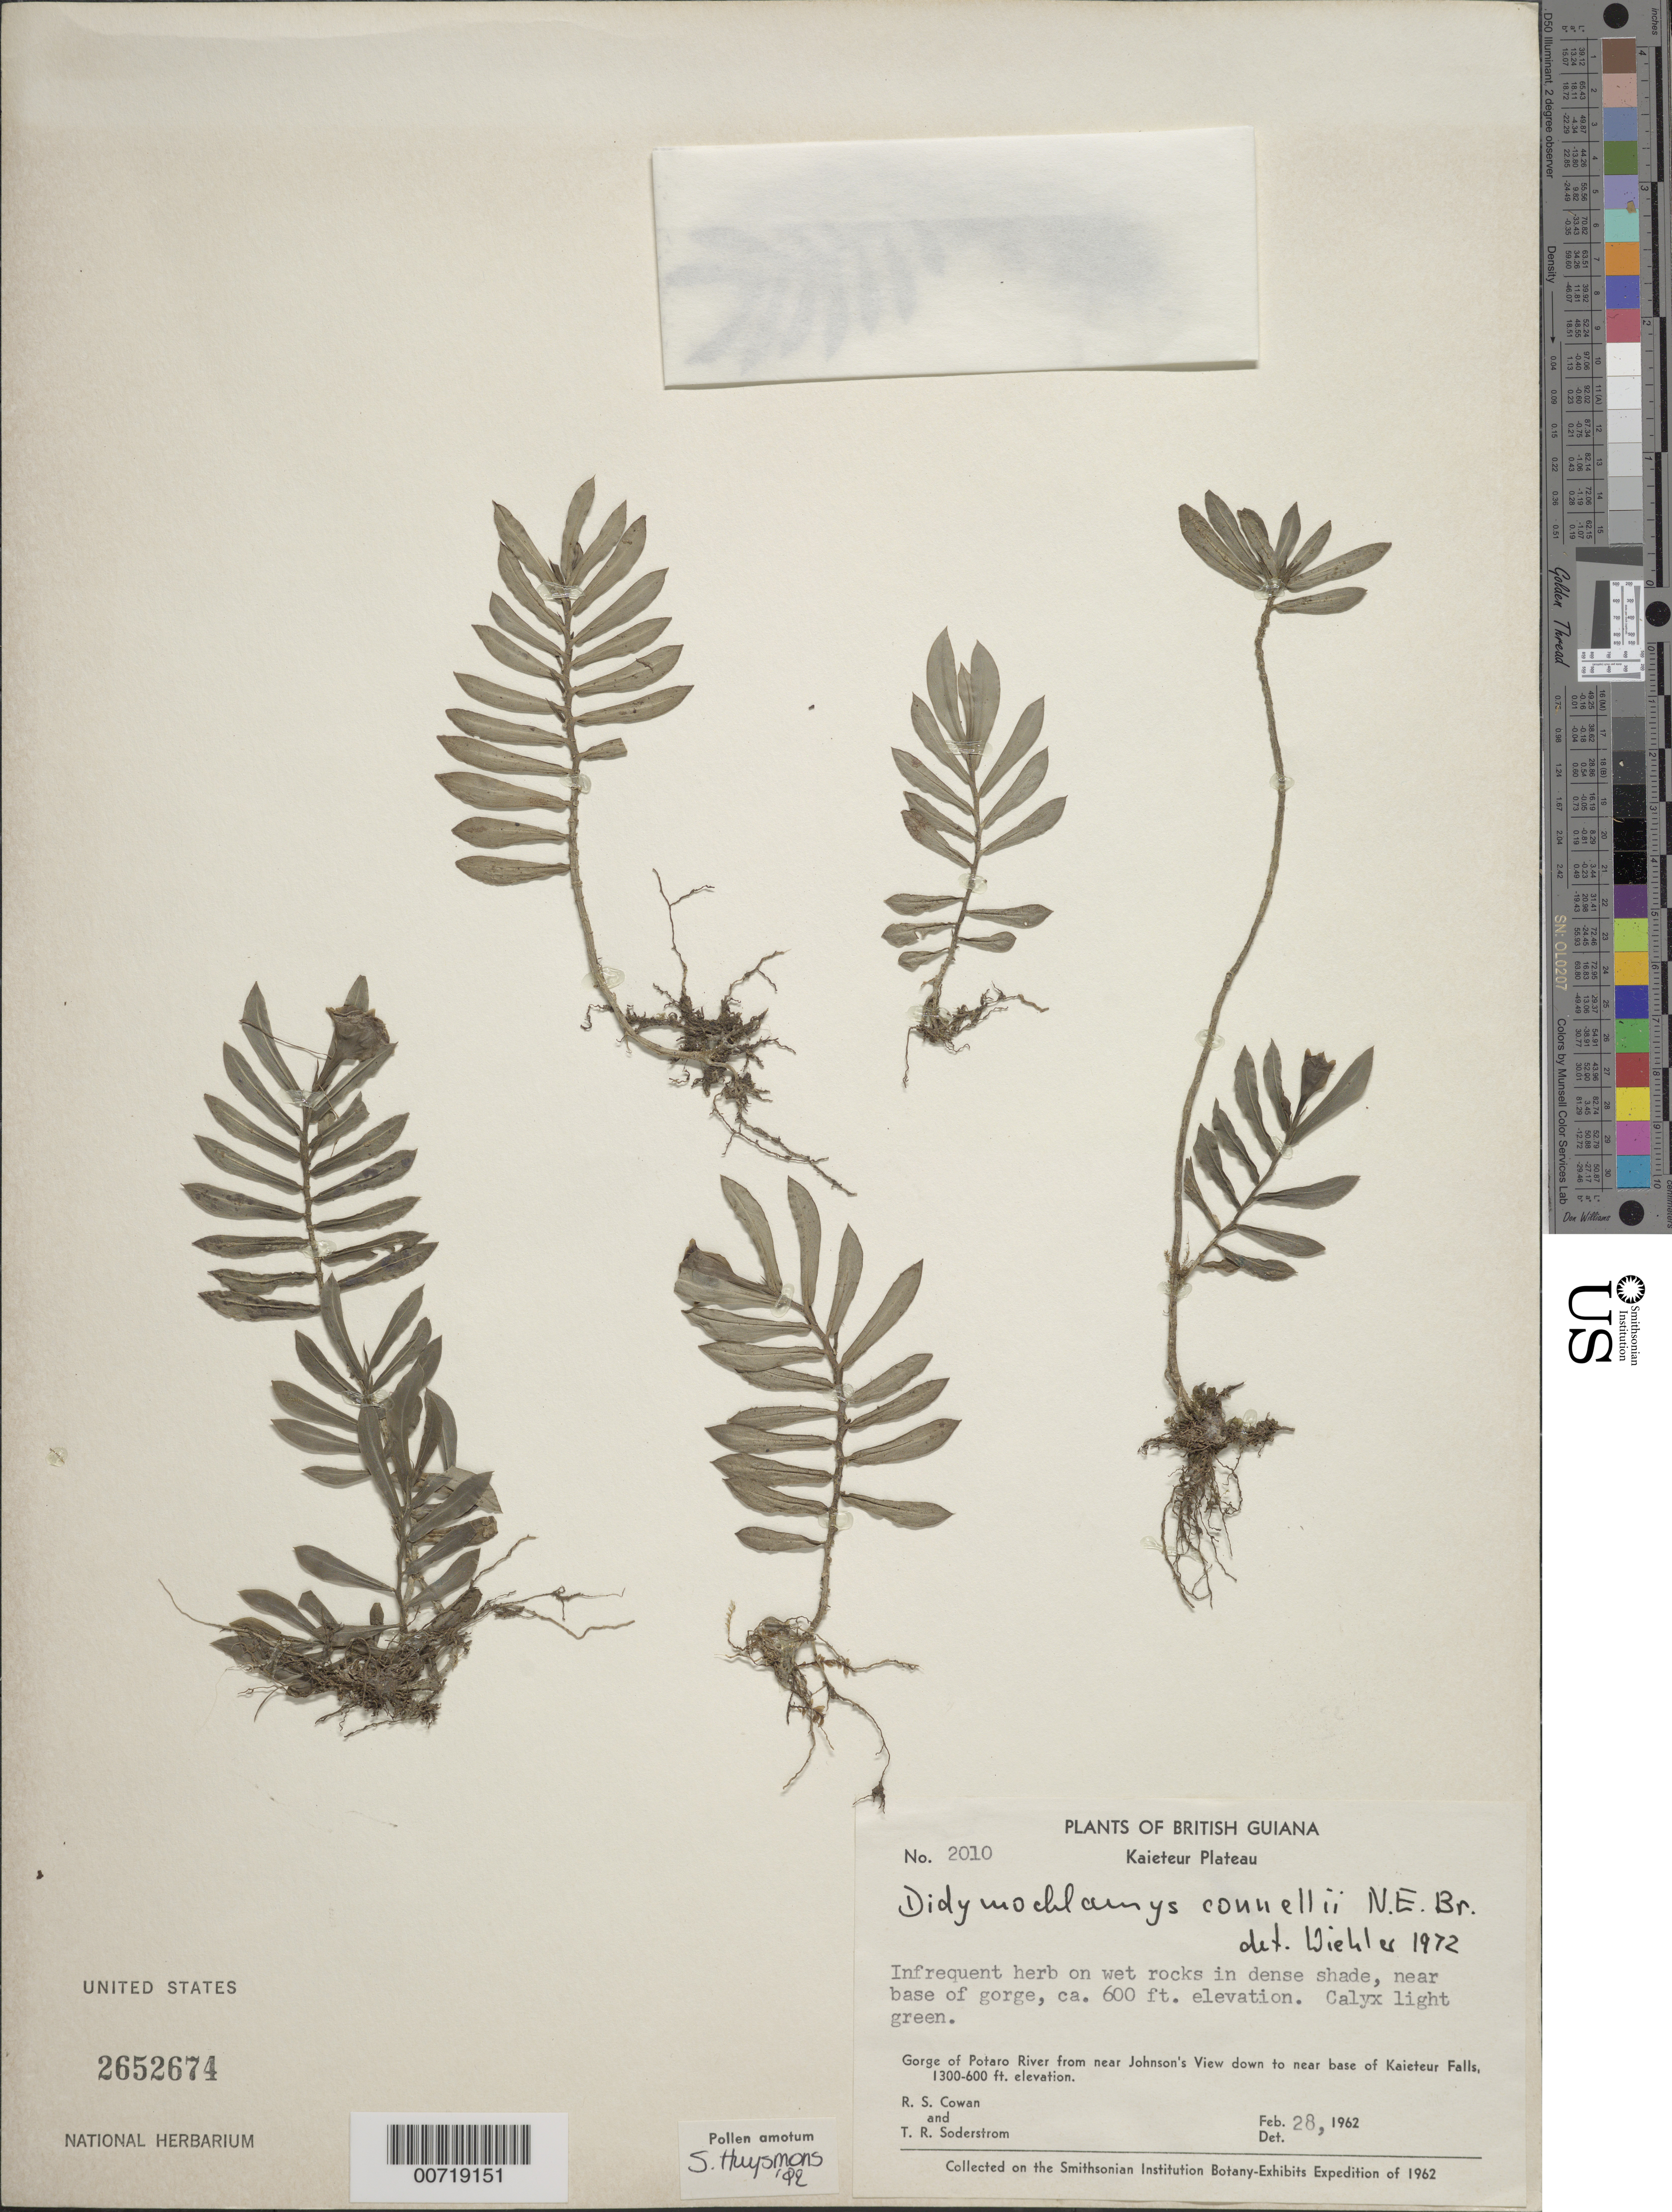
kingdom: Plantae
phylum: Tracheophyta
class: Magnoliopsida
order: Gentianales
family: Rubiaceae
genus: Didymochlamys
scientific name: Didymochlamys connellii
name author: N.E. Br.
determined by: Wiehler, H. J.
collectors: R. S. Cowan & T. R. Soderstrom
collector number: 2010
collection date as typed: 28-Feb-62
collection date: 1962-02-28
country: Guyana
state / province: Potaro-Siparuni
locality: Kaieteur Plateau, Potaro R. gorge, from near Johnson's view down to near base of Falls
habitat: Base of gorge, wet rocks in dense shade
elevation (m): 183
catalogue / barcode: US 2652674